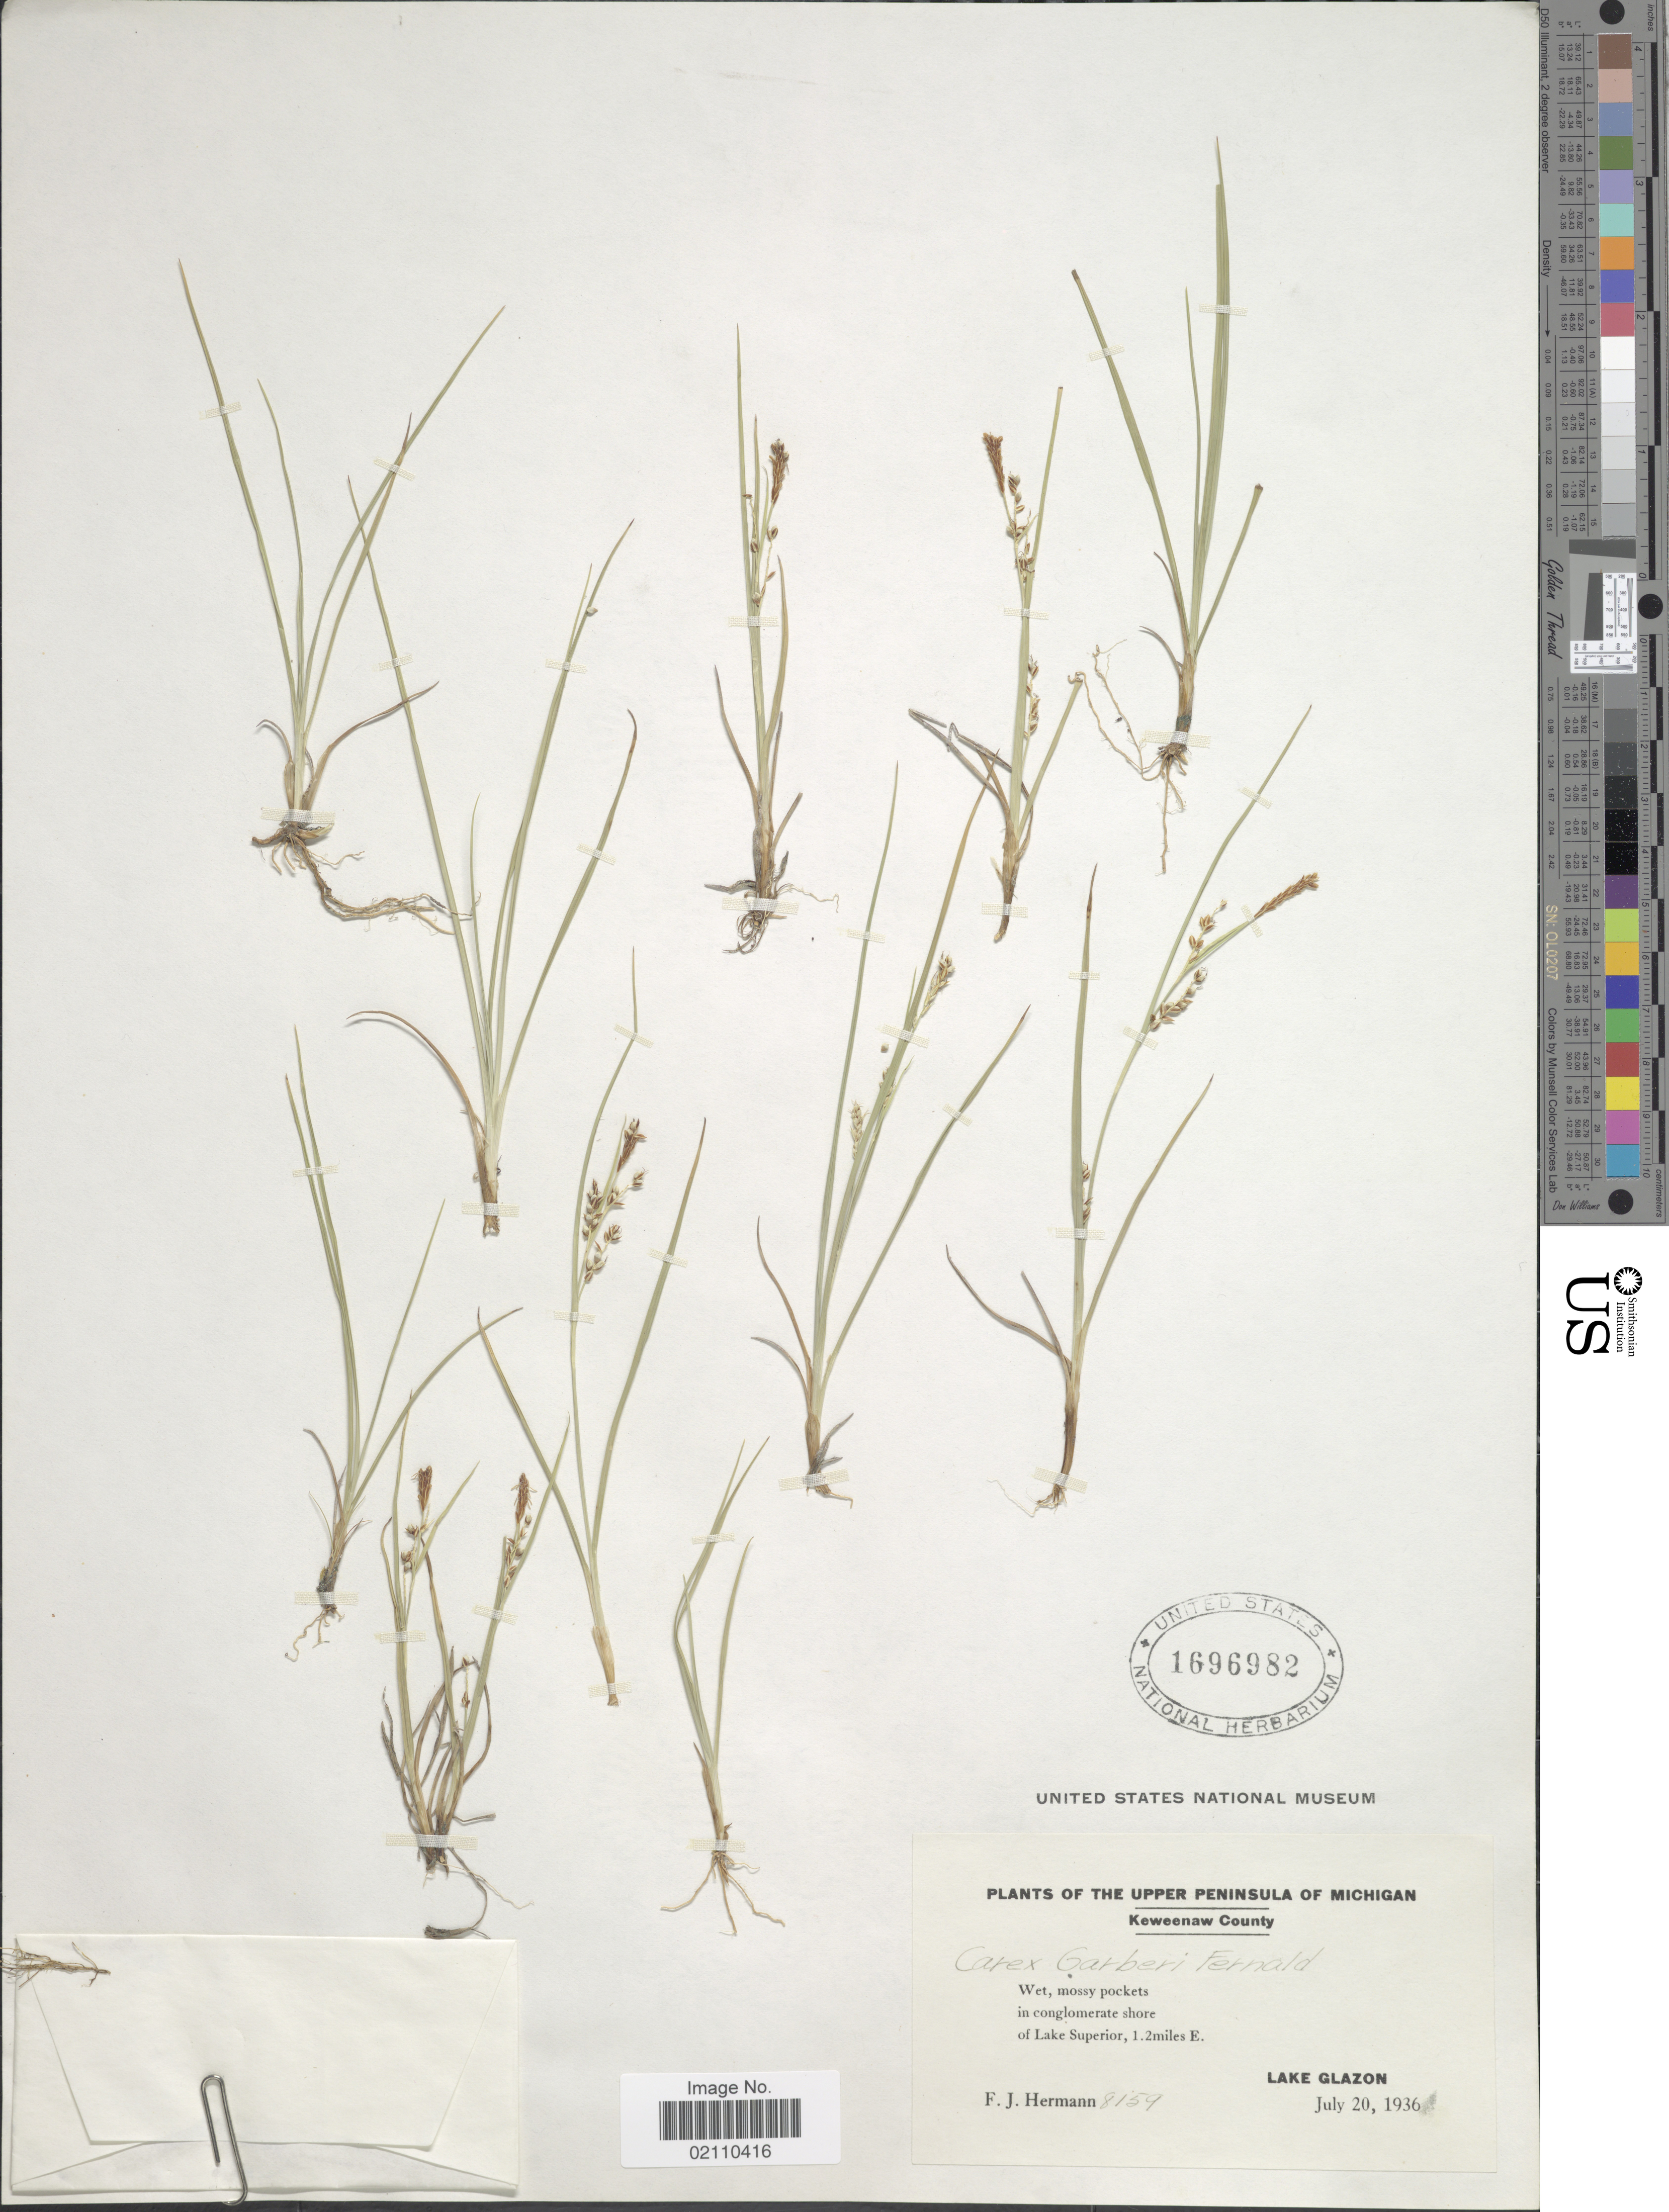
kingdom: Plantae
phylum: Tracheophyta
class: Liliopsida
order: Poales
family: Cyperaceae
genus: Carex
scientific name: Carex garberi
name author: Fernald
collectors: F. J. Hermann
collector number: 8159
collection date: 1936-07-20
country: United States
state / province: Michigan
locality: Upper Peninsula, Keweenaw County, wet, mossy pockets, in conglomerate shore of Lake Superior, 1.2 miles E. Lake Glazon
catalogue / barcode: US 1696982